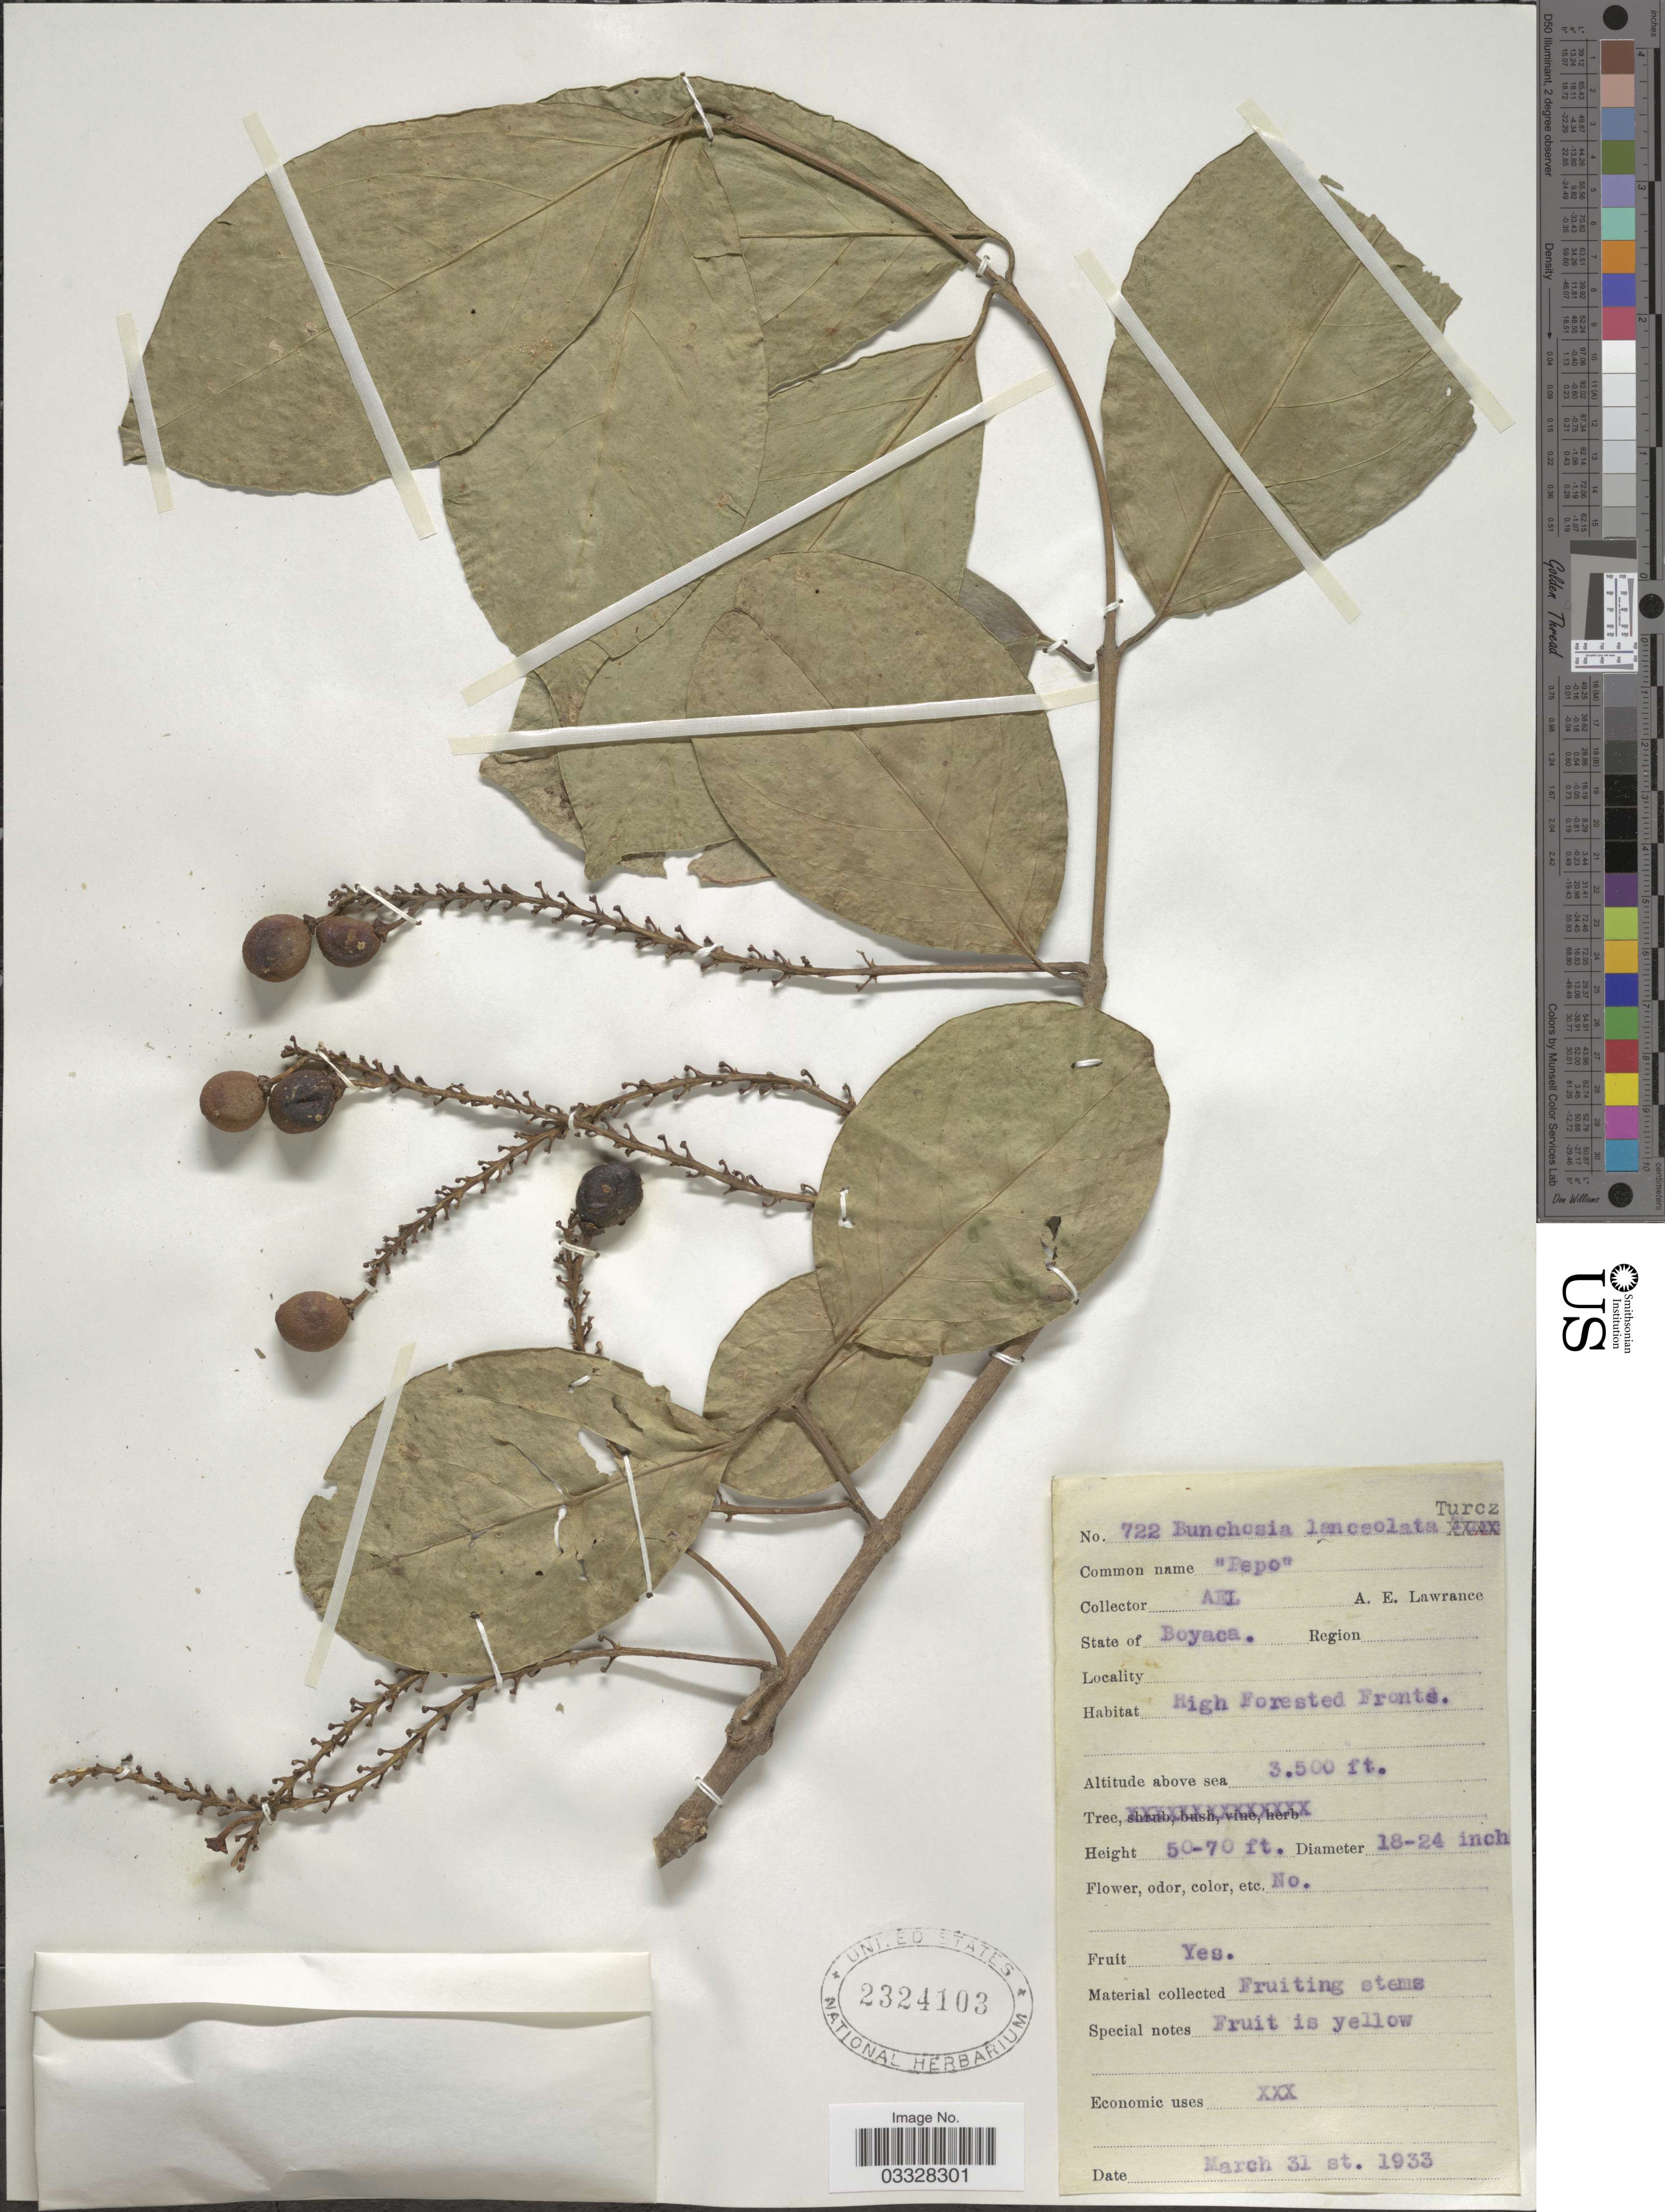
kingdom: Plantae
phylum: Tracheophyta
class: Magnoliopsida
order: Malpighiales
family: Malpighiaceae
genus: Bunchosia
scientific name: Bunchosia lanceolata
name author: Turcz.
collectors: A. Lawrance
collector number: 722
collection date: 1933-03-31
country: Colombia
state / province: Boyacá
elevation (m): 1067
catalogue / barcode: US 2324103